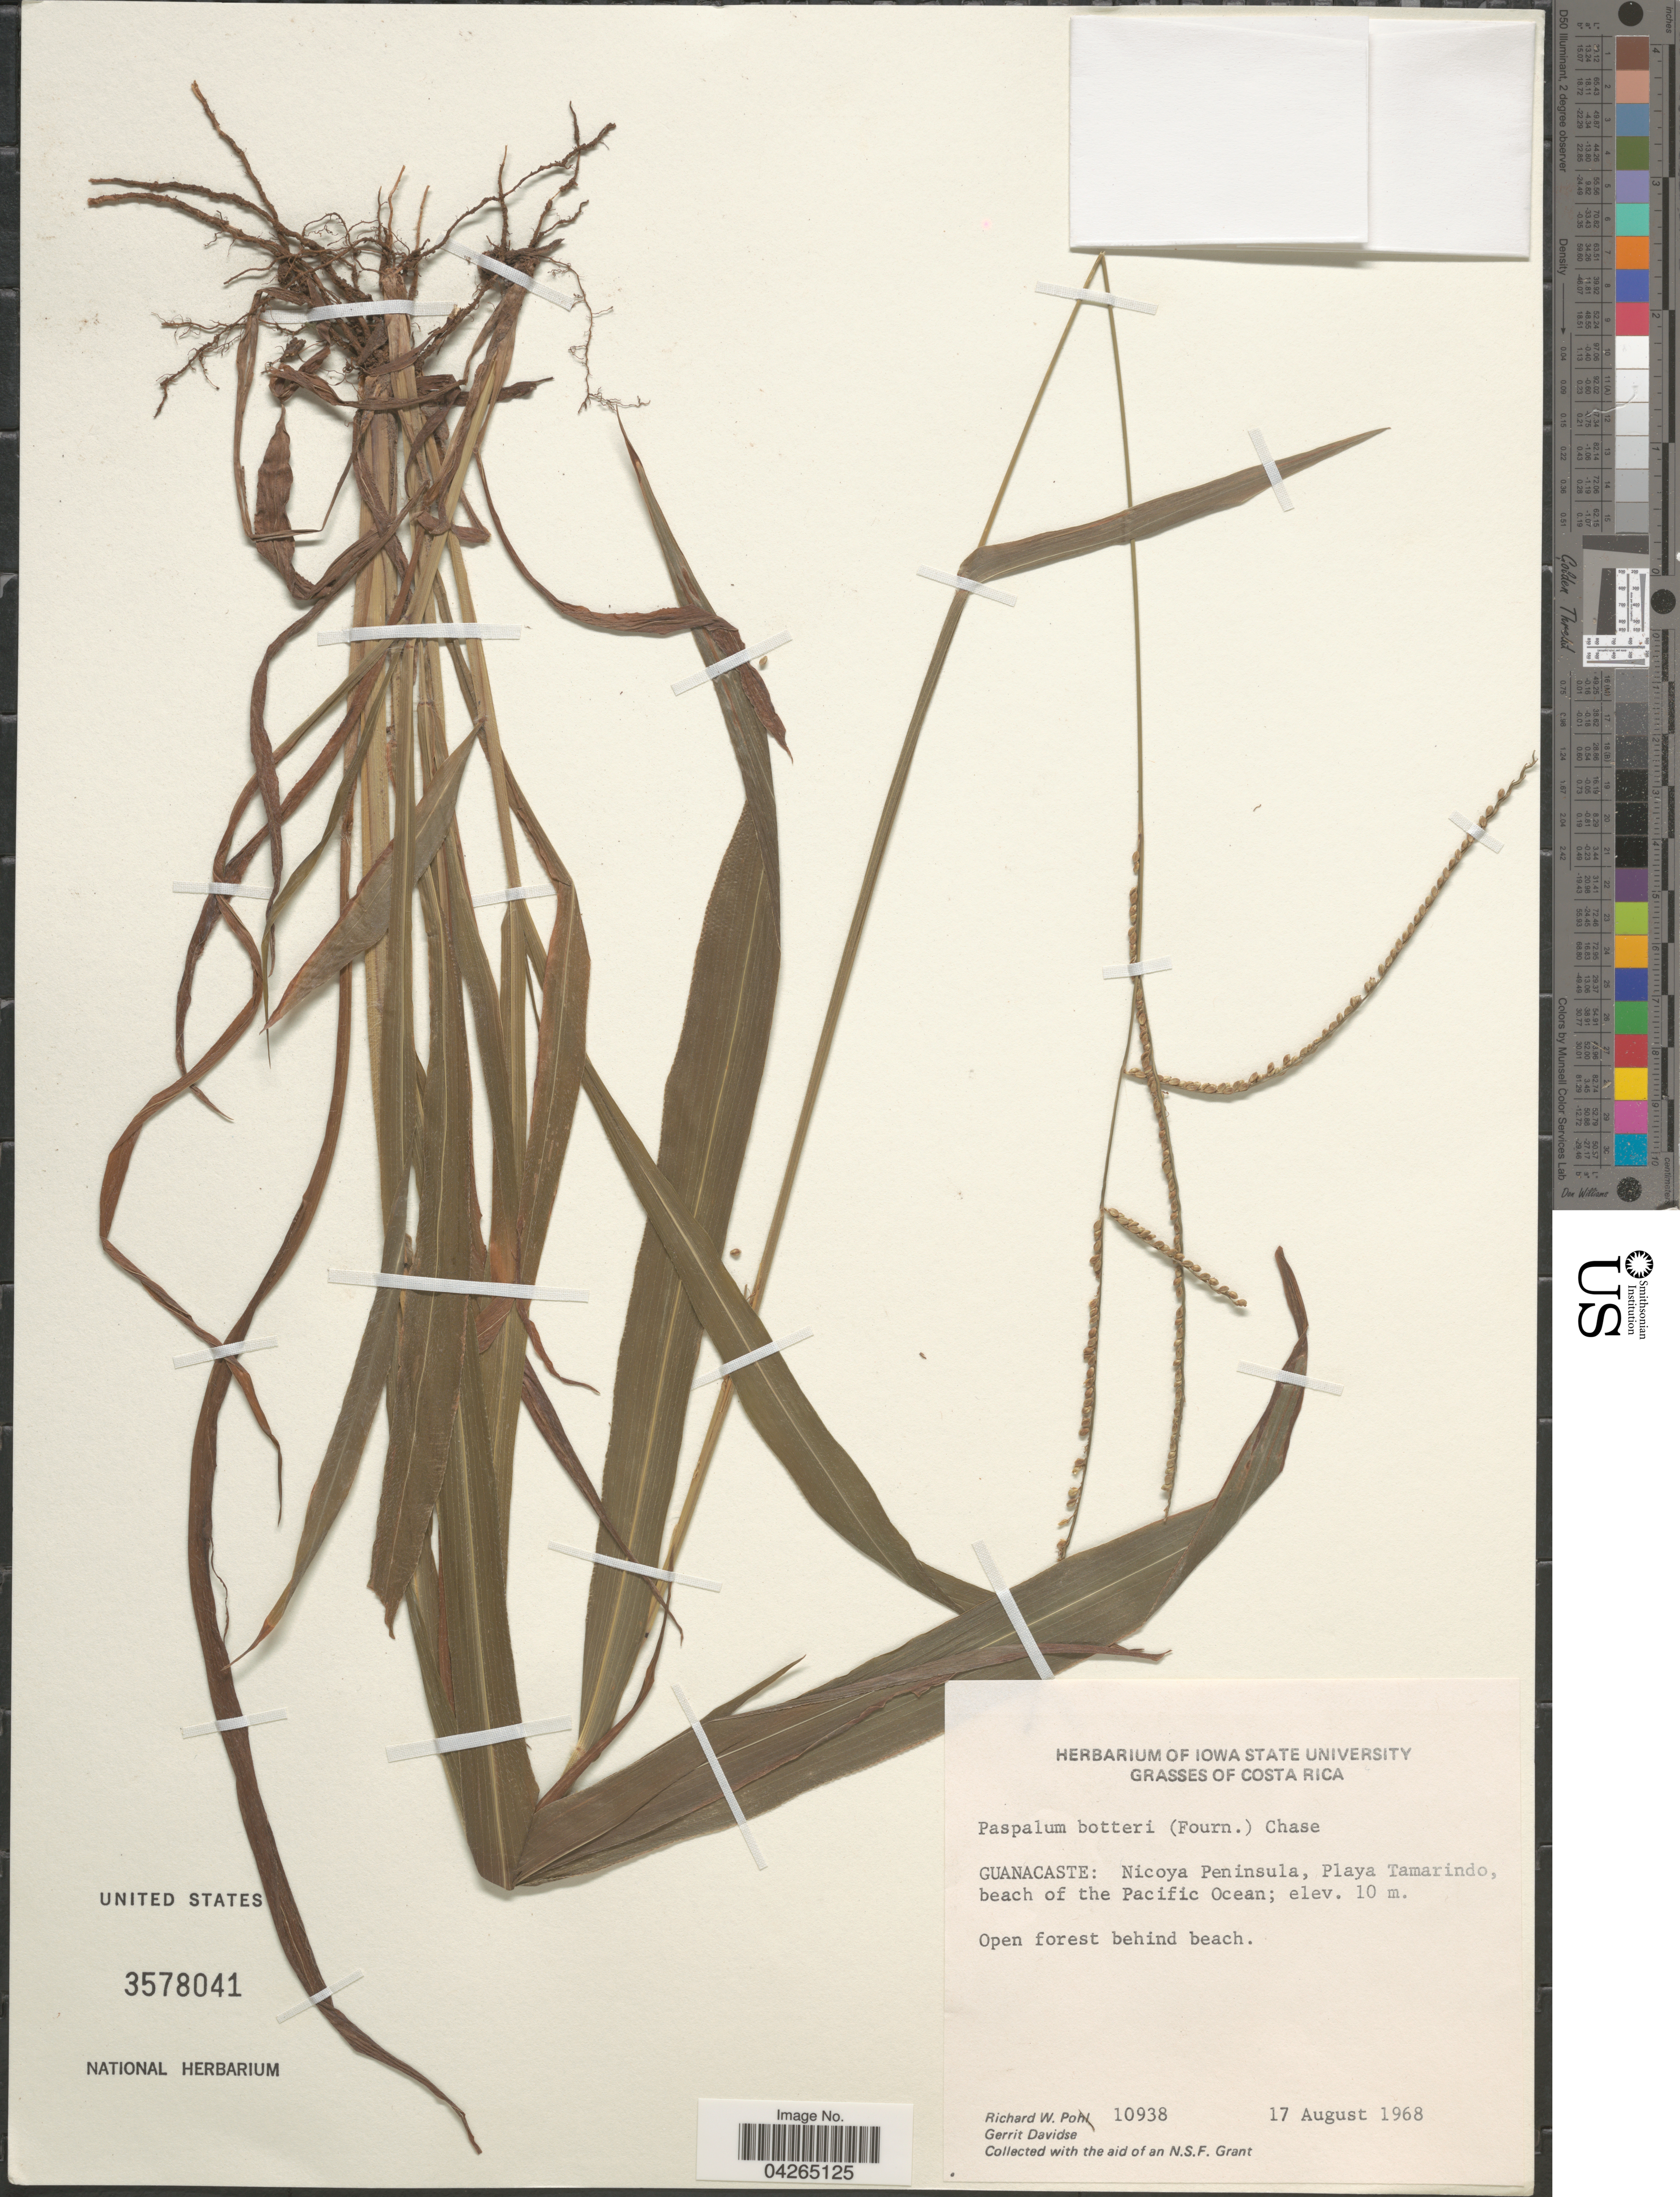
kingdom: Plantae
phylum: Tracheophyta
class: Liliopsida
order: Poales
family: Poaceae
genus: Paspalum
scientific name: Paspalum botterii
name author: (E. Fourn.) Chase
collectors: R. W. Pohl & G. Davidse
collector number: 10938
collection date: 1968-08-17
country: Costa Rica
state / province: Guanacaste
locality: Nicoya Peninsula, Playa Tamarindo, beach of the Pacific Ocean.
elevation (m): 10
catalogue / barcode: US 3578041